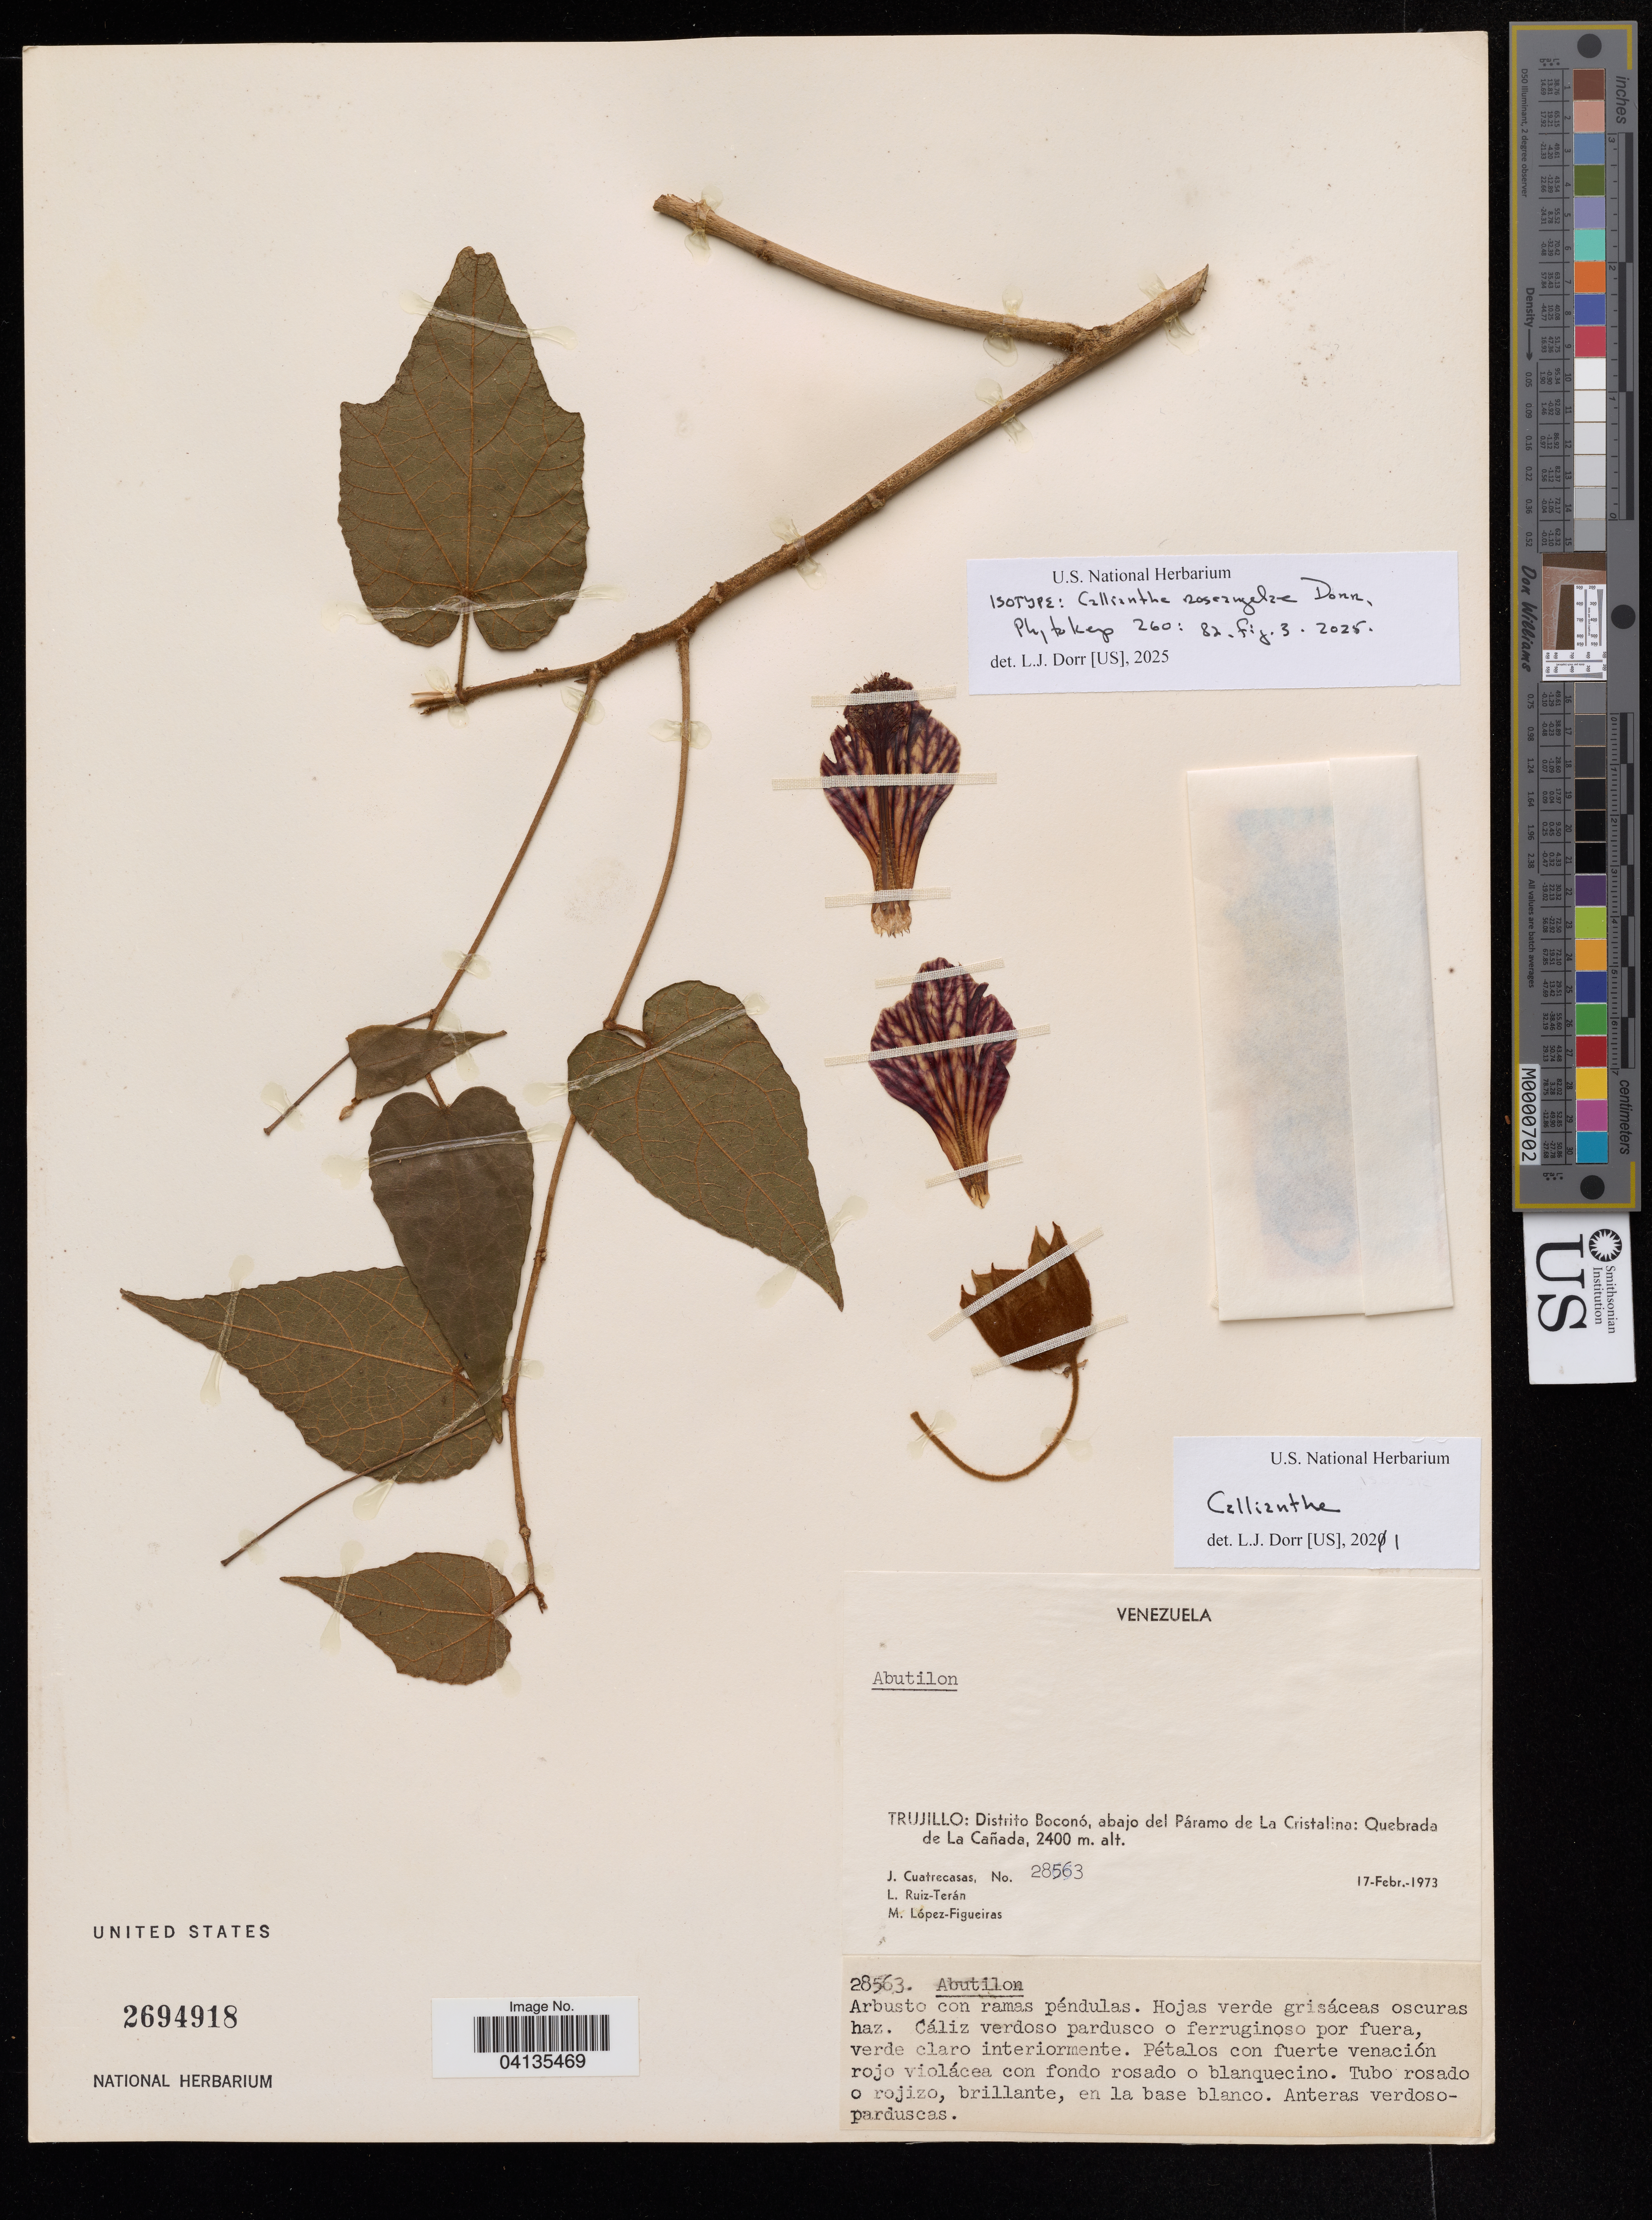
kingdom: Plantae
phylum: Tracheophyta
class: Magnoliopsida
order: Malvales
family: Malvaceae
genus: Callianthe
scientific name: Callianthe roseangelae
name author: Dorr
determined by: Dorr, Laurence J., Curator (BOT), Smithsonian Institution - National Museum of Natural History (UNITED STATES)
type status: Isotype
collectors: J. Cuatrecasas, L. E. Ruíz-Terán & M. López Figueiras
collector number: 28563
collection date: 1973-02-17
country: Venezuela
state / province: Trujillo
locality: Distrito Boconó, abajo del Páramo de La Cristalina: Quebrada de La Cañada.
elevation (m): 2400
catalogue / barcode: US 2694918